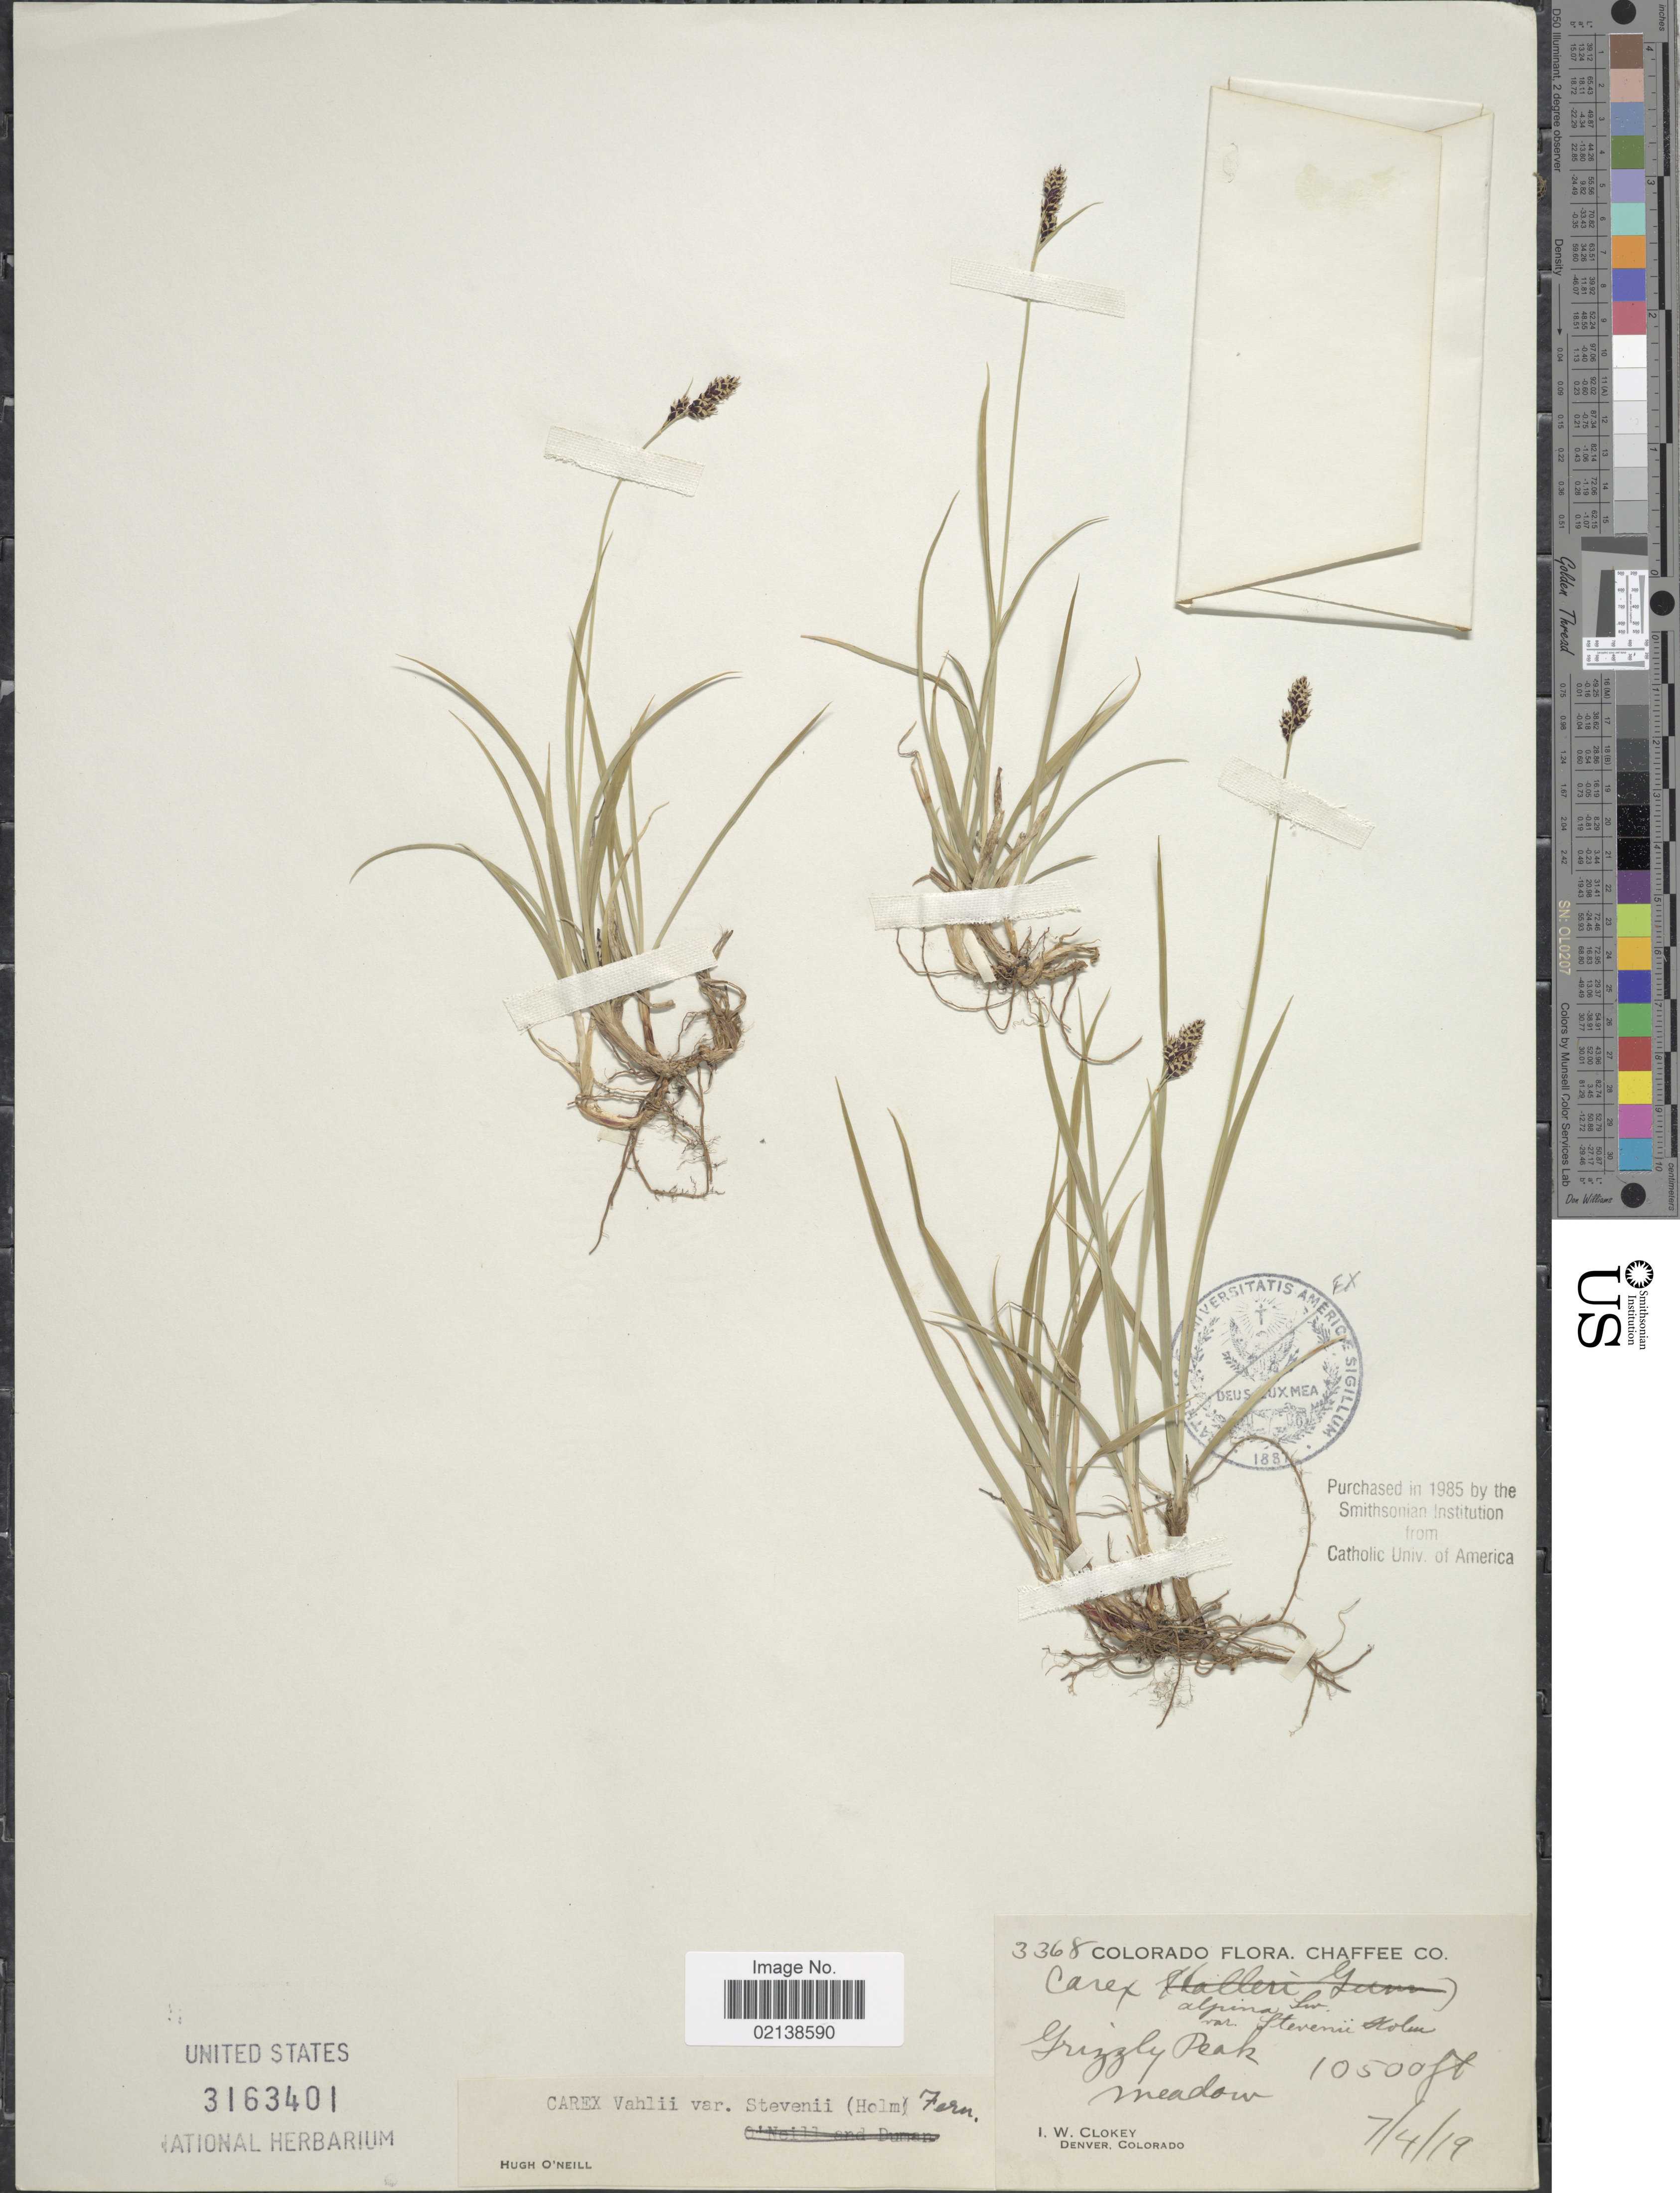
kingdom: Plantae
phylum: Tracheophyta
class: Liliopsida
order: Poales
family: Cyperaceae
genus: Carex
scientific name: Carex stevenii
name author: (Holm) Kalela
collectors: I. W. Clokey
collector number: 3368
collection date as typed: Transcribed d/m/y: 4/7/19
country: United States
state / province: Colorado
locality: Chaffee Co., Grizzly Peak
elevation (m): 3200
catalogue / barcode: US 3163401